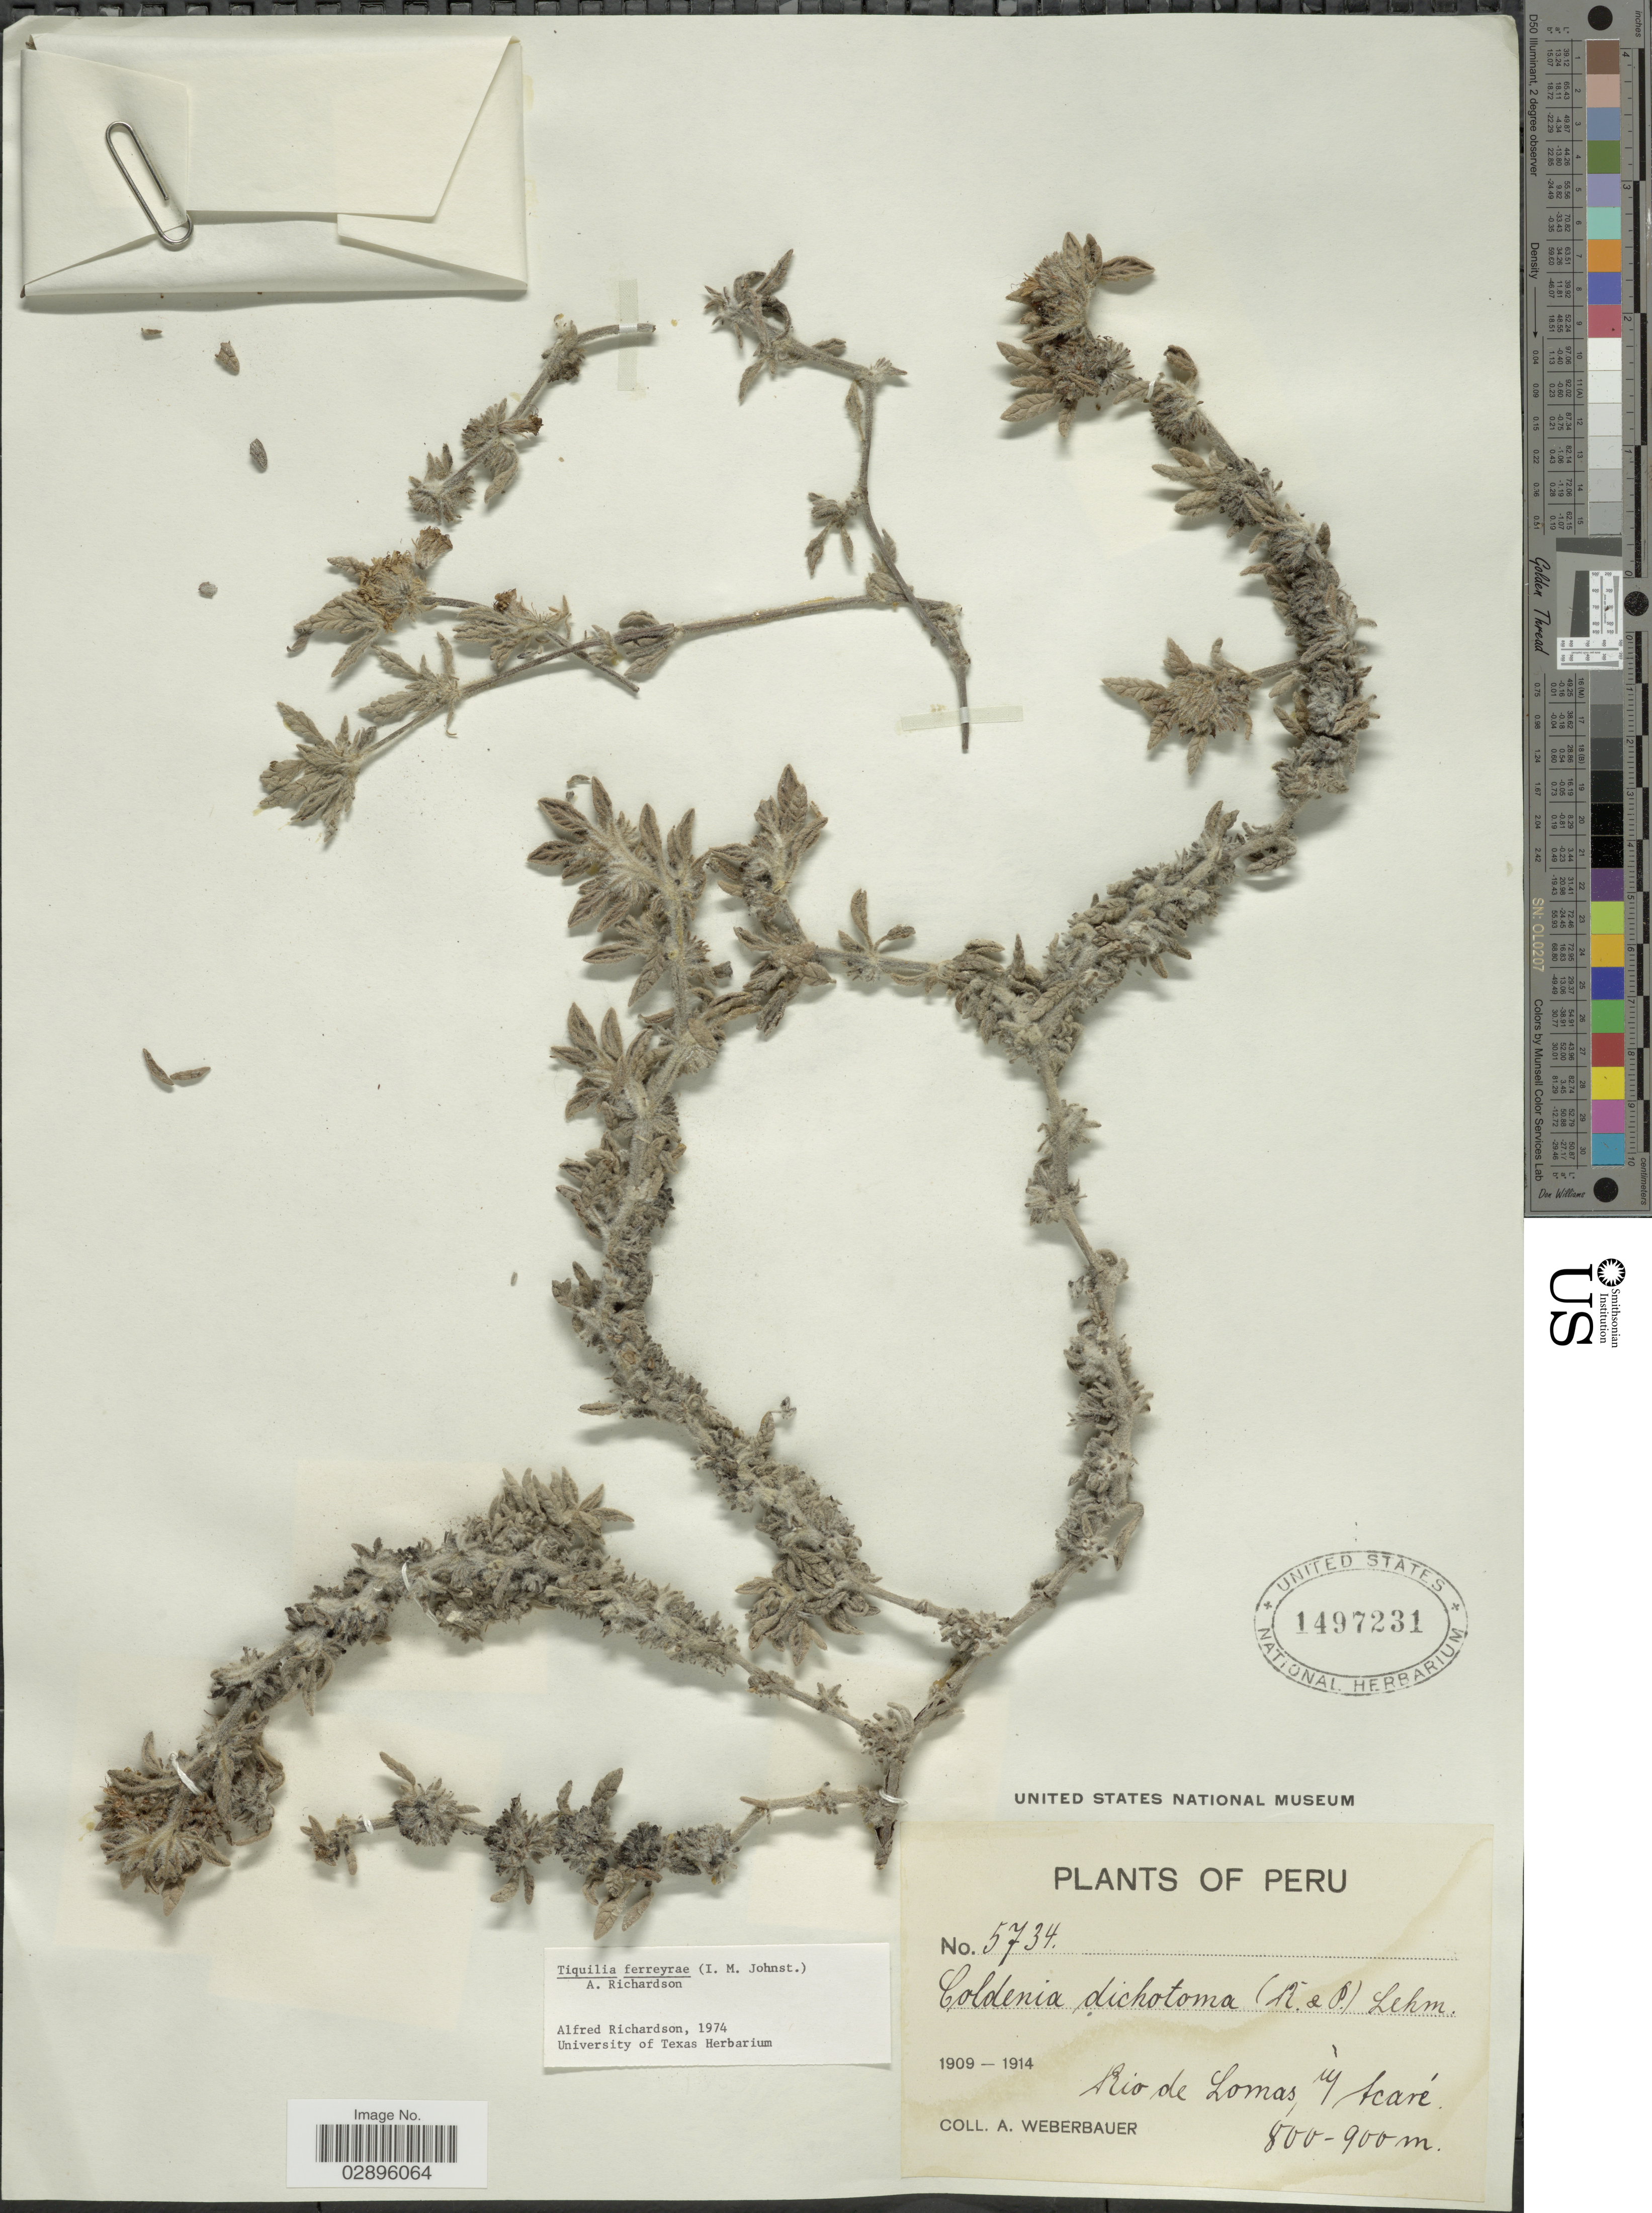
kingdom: Plantae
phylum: Tracheophyta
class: Magnoliopsida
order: Boraginales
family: Ehretiaceae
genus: Tiquilia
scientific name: Tiquilia ferreyrae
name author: (I.M. Johnst.) A.T. Richardson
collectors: A. Weberbauer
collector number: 5734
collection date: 1909/1914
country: Peru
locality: Río de Lomas in Acaré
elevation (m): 800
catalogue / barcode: US 1497231